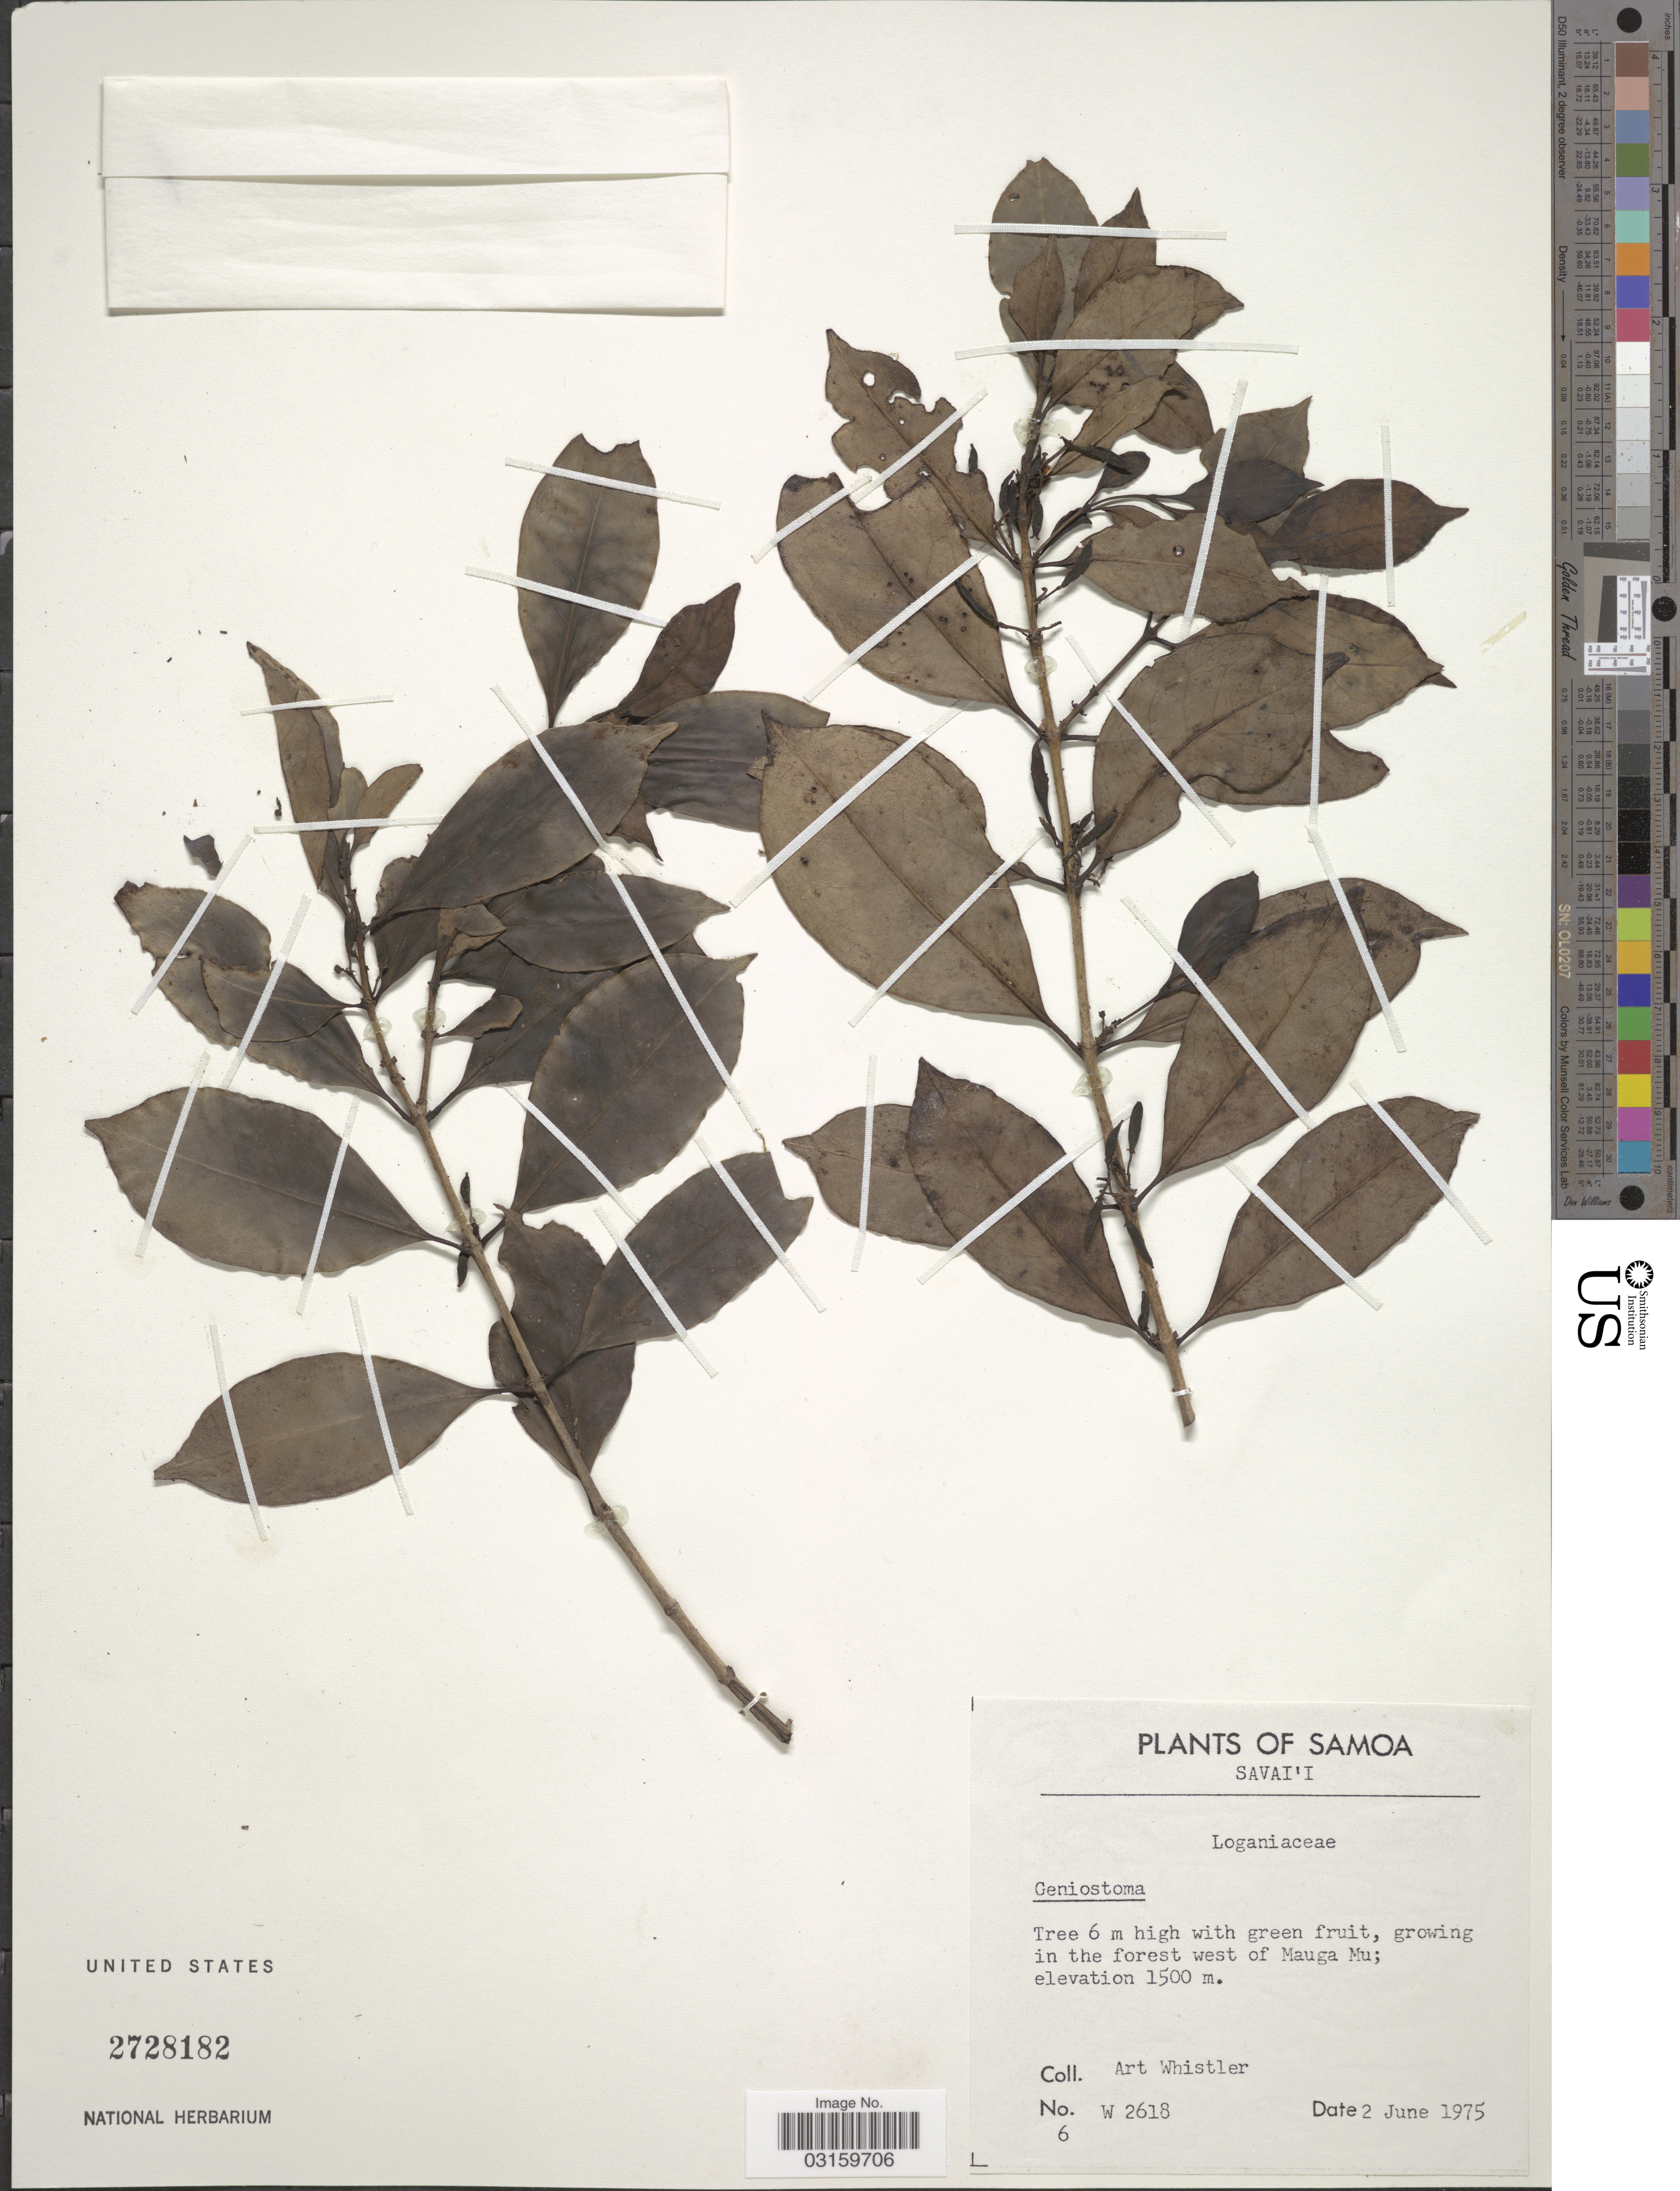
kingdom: Plantae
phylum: Tracheophyta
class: Magnoliopsida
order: Gentianales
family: Loganiaceae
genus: Geniostoma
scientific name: Geniostoma sp.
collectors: A. Whistler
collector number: W2618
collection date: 1975-06-02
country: Samoa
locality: Samoa, Savai'i, growing in the forest west of Mauga Mu.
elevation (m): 1500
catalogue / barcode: US 2728182